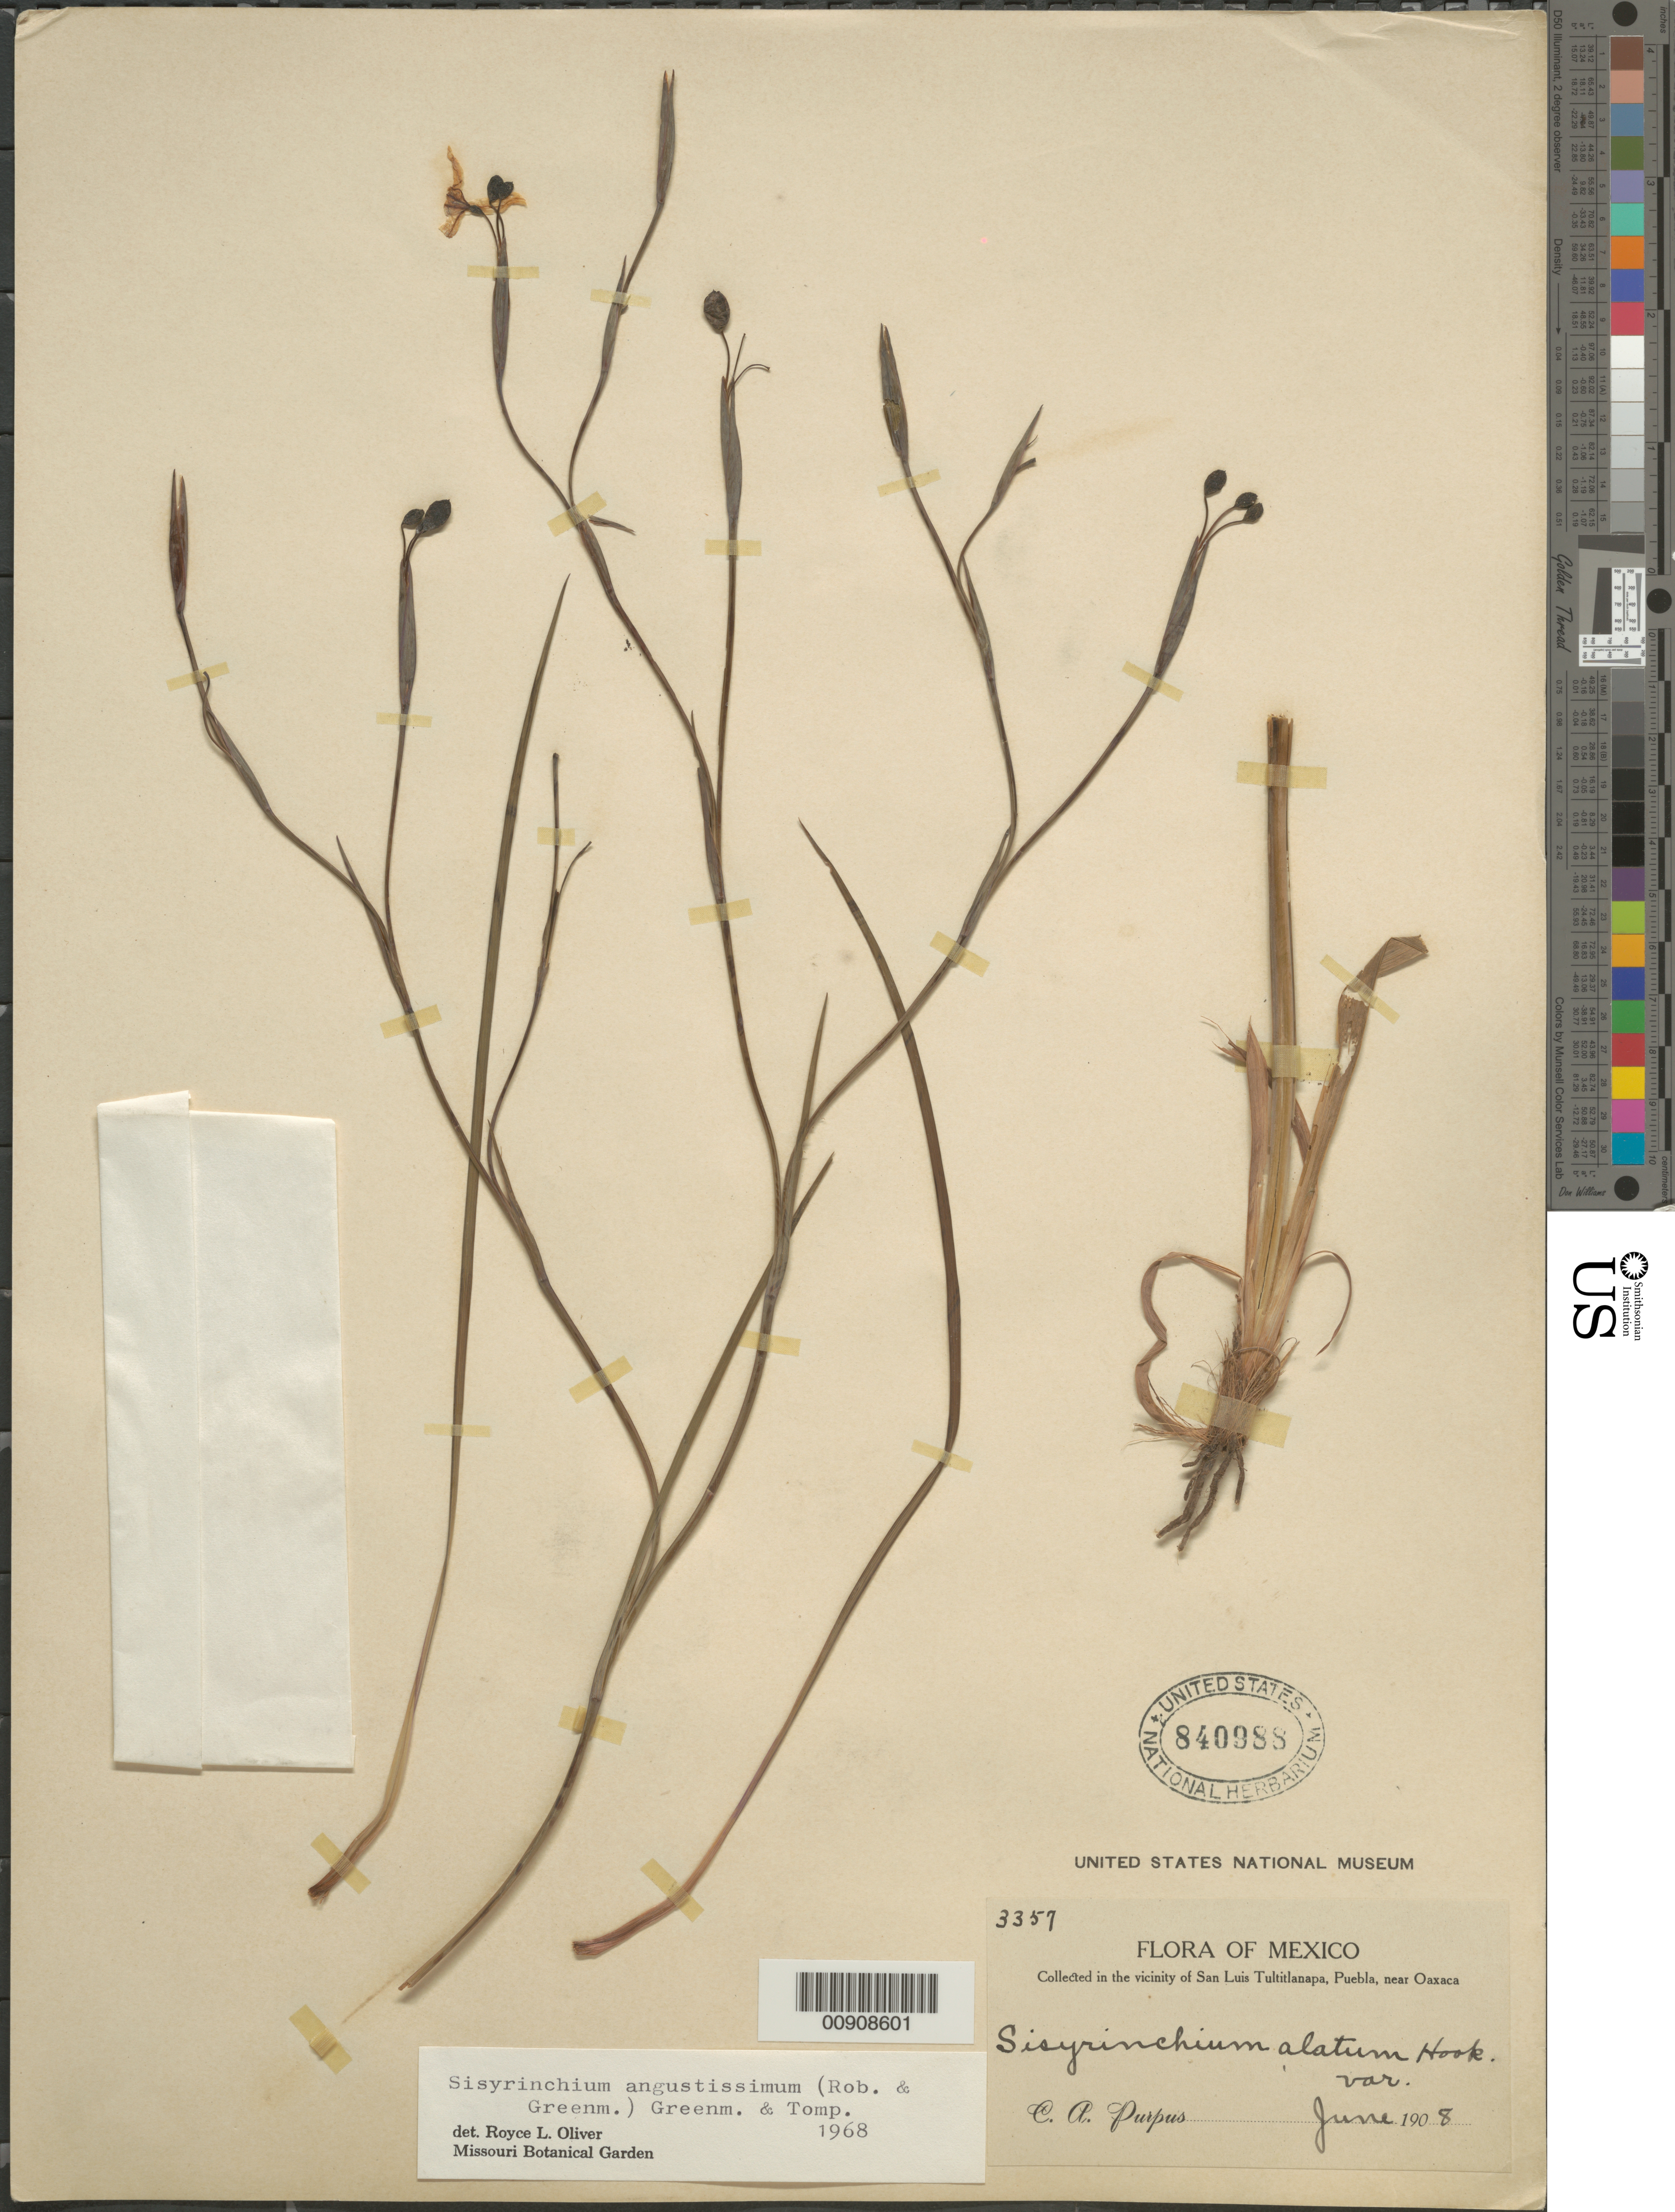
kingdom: Plantae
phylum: Tracheophyta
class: Liliopsida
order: Asparagales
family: Iridaceae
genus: Sisyrinchium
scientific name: Sisyrinchium angustissimum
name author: (B.L. Rob.) Greenm. & C.H. Thomps.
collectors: C. A. Purpus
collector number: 3357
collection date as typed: Jun 1908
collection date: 1908-06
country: Mexico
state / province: Puebla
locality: In the Vicinity of San Luis Tultitlanapa, Puebla, near Oaxaca.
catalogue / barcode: US 840988